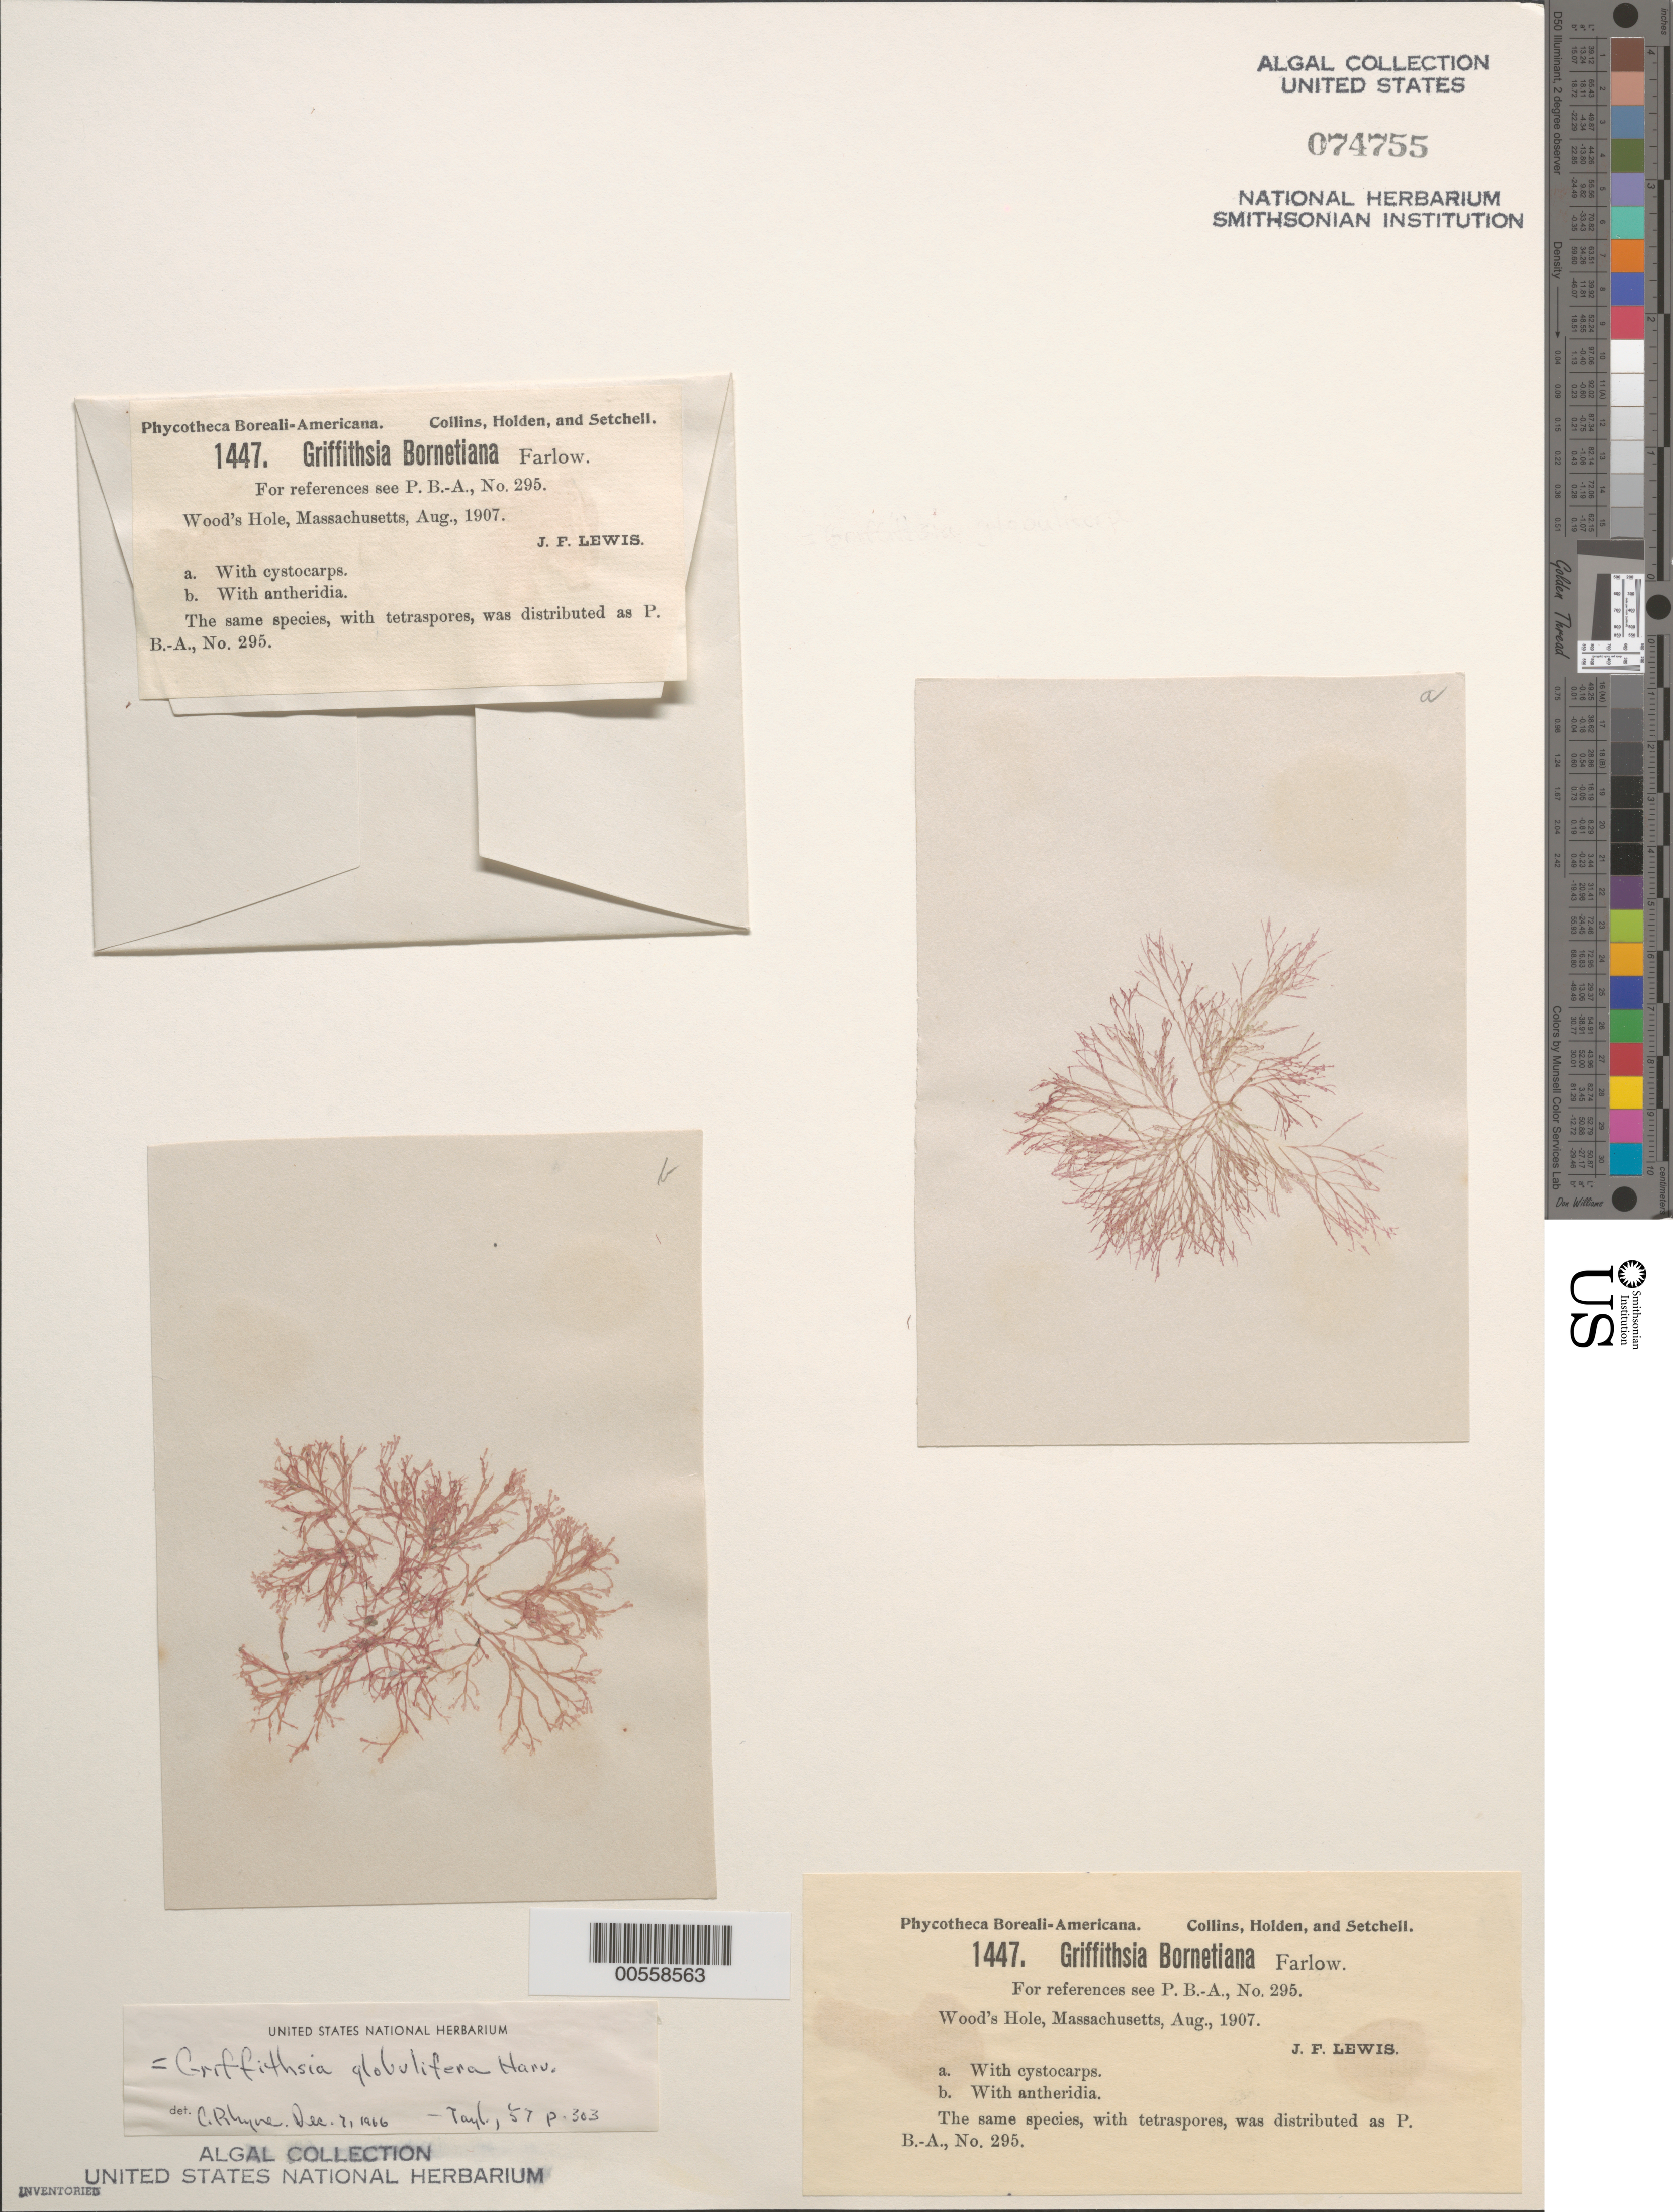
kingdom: Plantae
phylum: Rhodophyta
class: Florideophyceae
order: Ceramiales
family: Wrangeliaceae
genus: Griffithsia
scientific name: Griffithsia globulifera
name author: Harv. ex Kütz.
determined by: Rhyne, C. F.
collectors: I. F. Lewis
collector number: PB-A 1447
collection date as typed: Aug 1907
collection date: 1907-08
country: United States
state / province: Massachusetts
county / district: Barnstable County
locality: Woods Hole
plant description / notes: Collins, Holden & Setchell, Phycotheca Boreali-Americana, as Griffithsia bornetiana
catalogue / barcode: US 74755